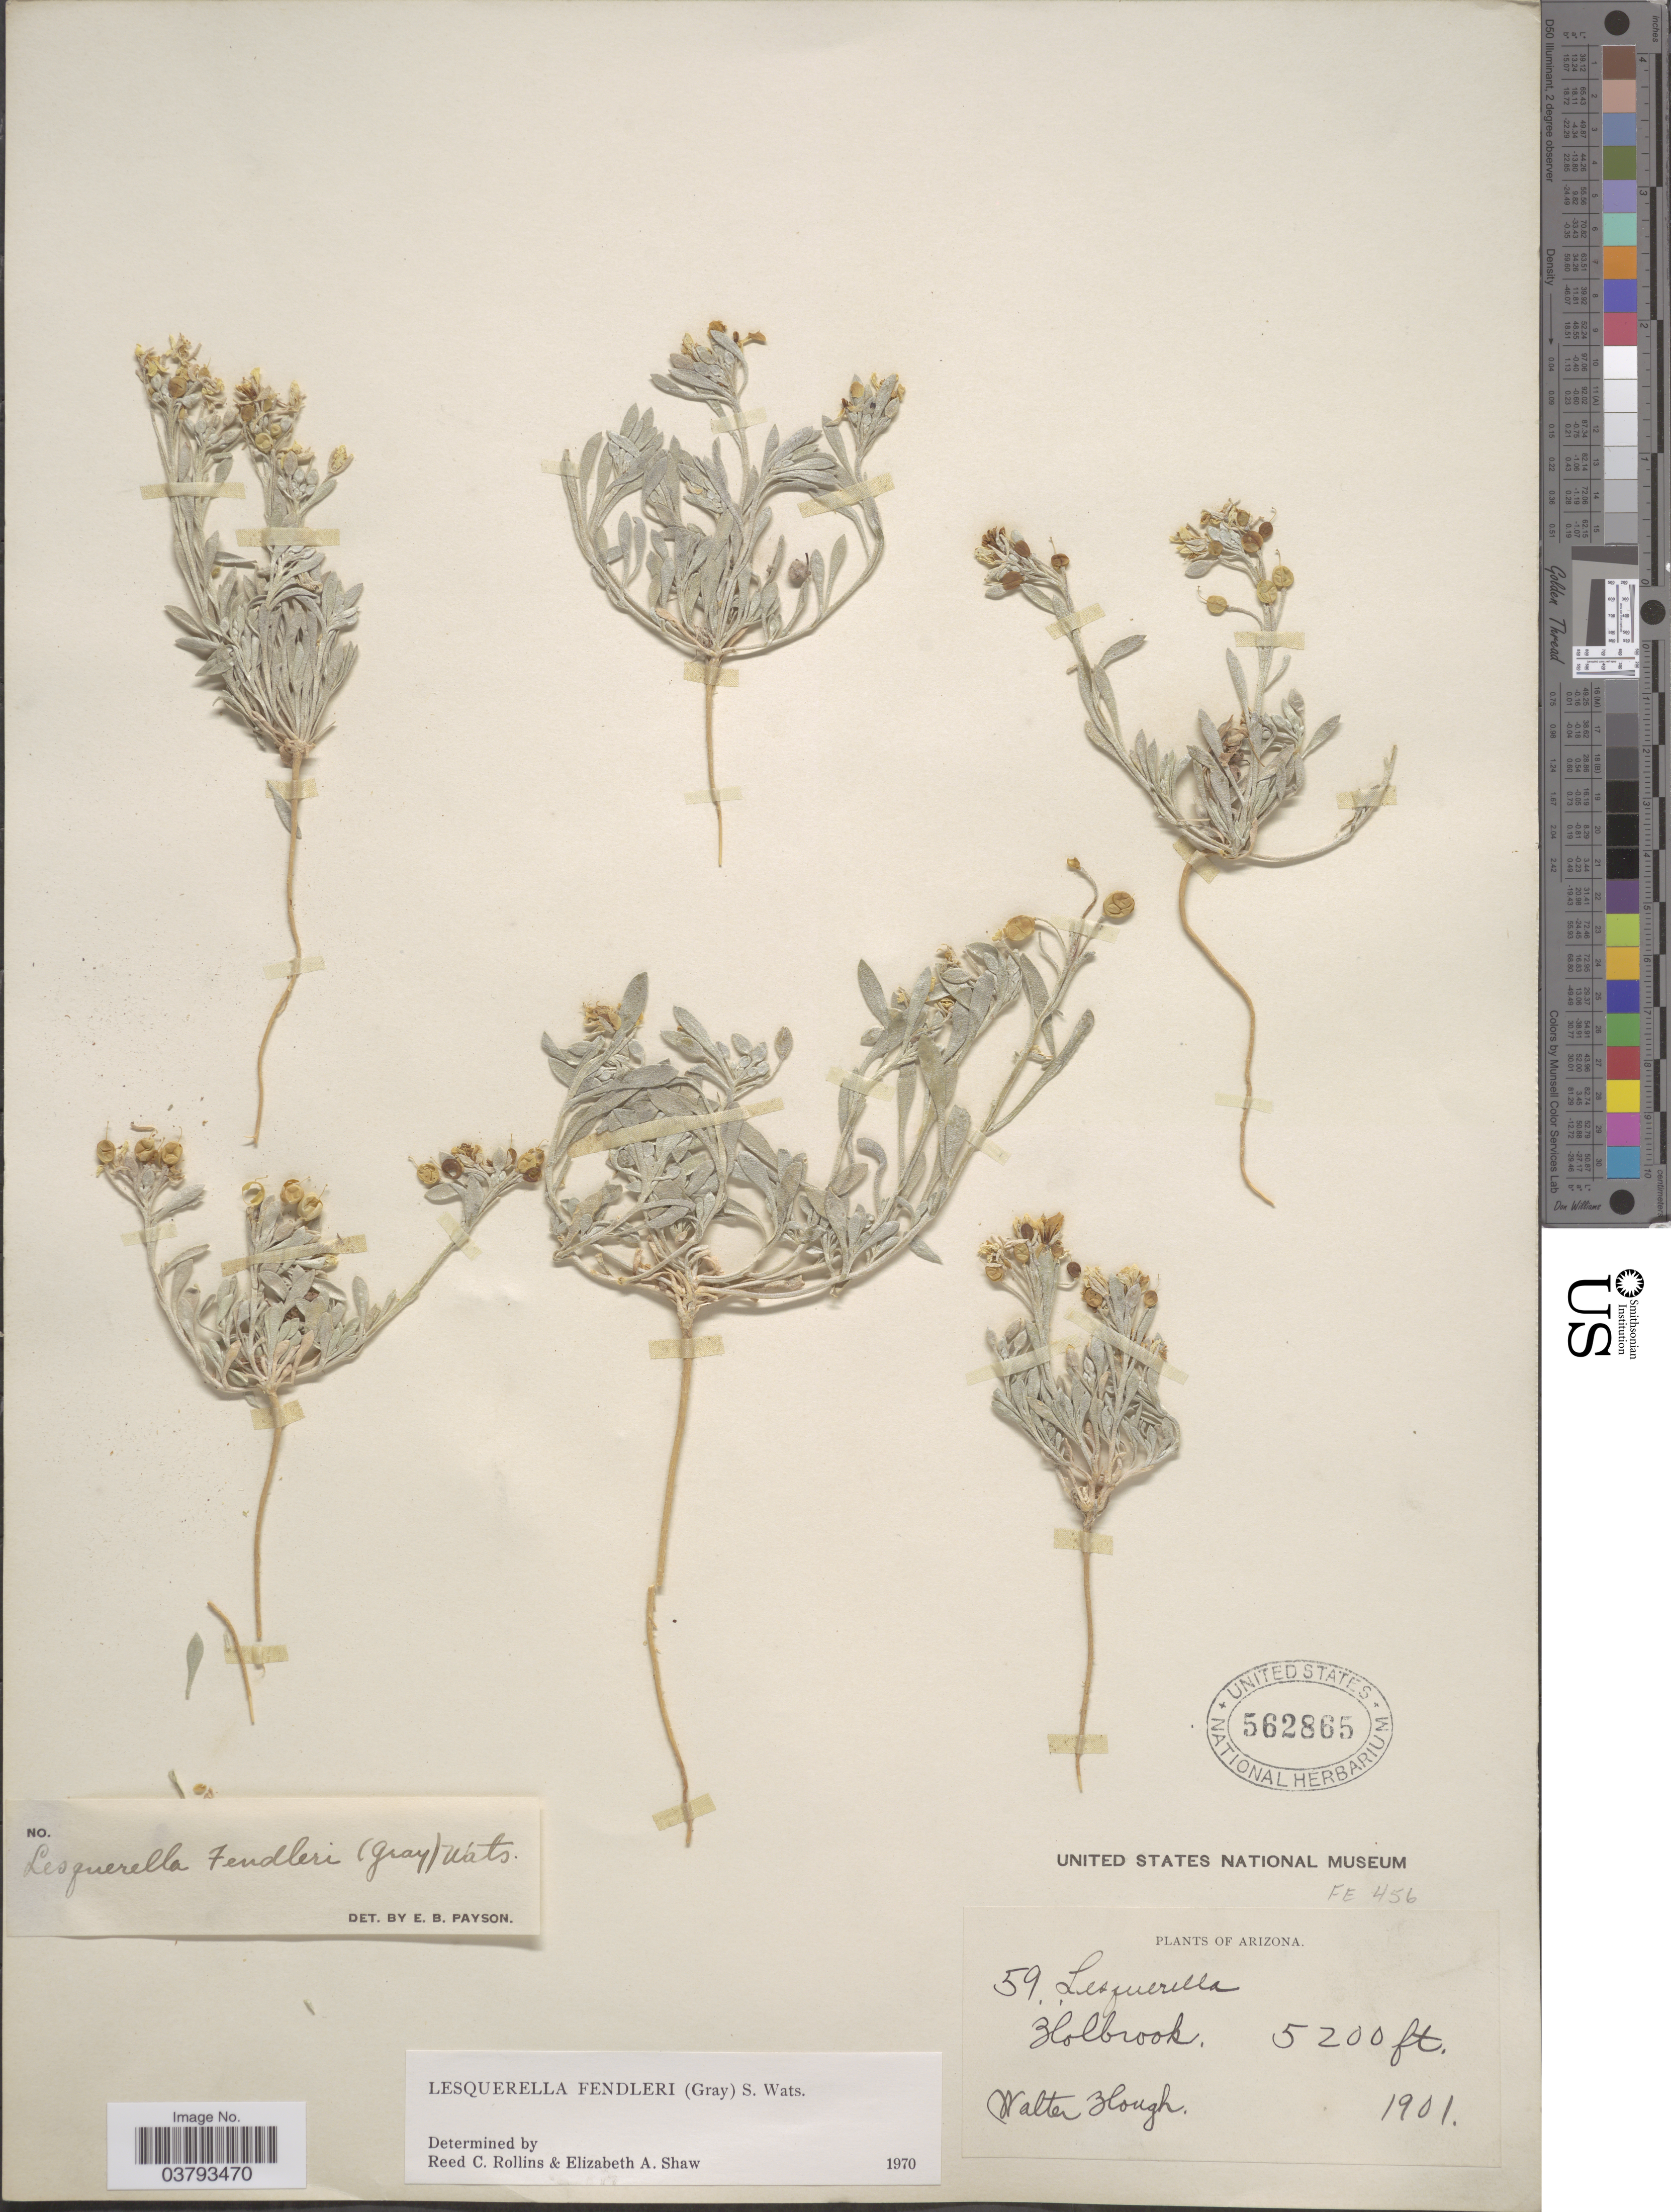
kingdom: Plantae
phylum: Tracheophyta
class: Magnoliopsida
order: Brassicales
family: Brassicaceae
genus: Lesquerella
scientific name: Lesquerella fendleri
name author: (A. Gray) S. Watson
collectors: W. Hough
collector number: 59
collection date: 1901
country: United States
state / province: Arizona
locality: Holbrook.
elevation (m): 1585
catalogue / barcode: US 562865